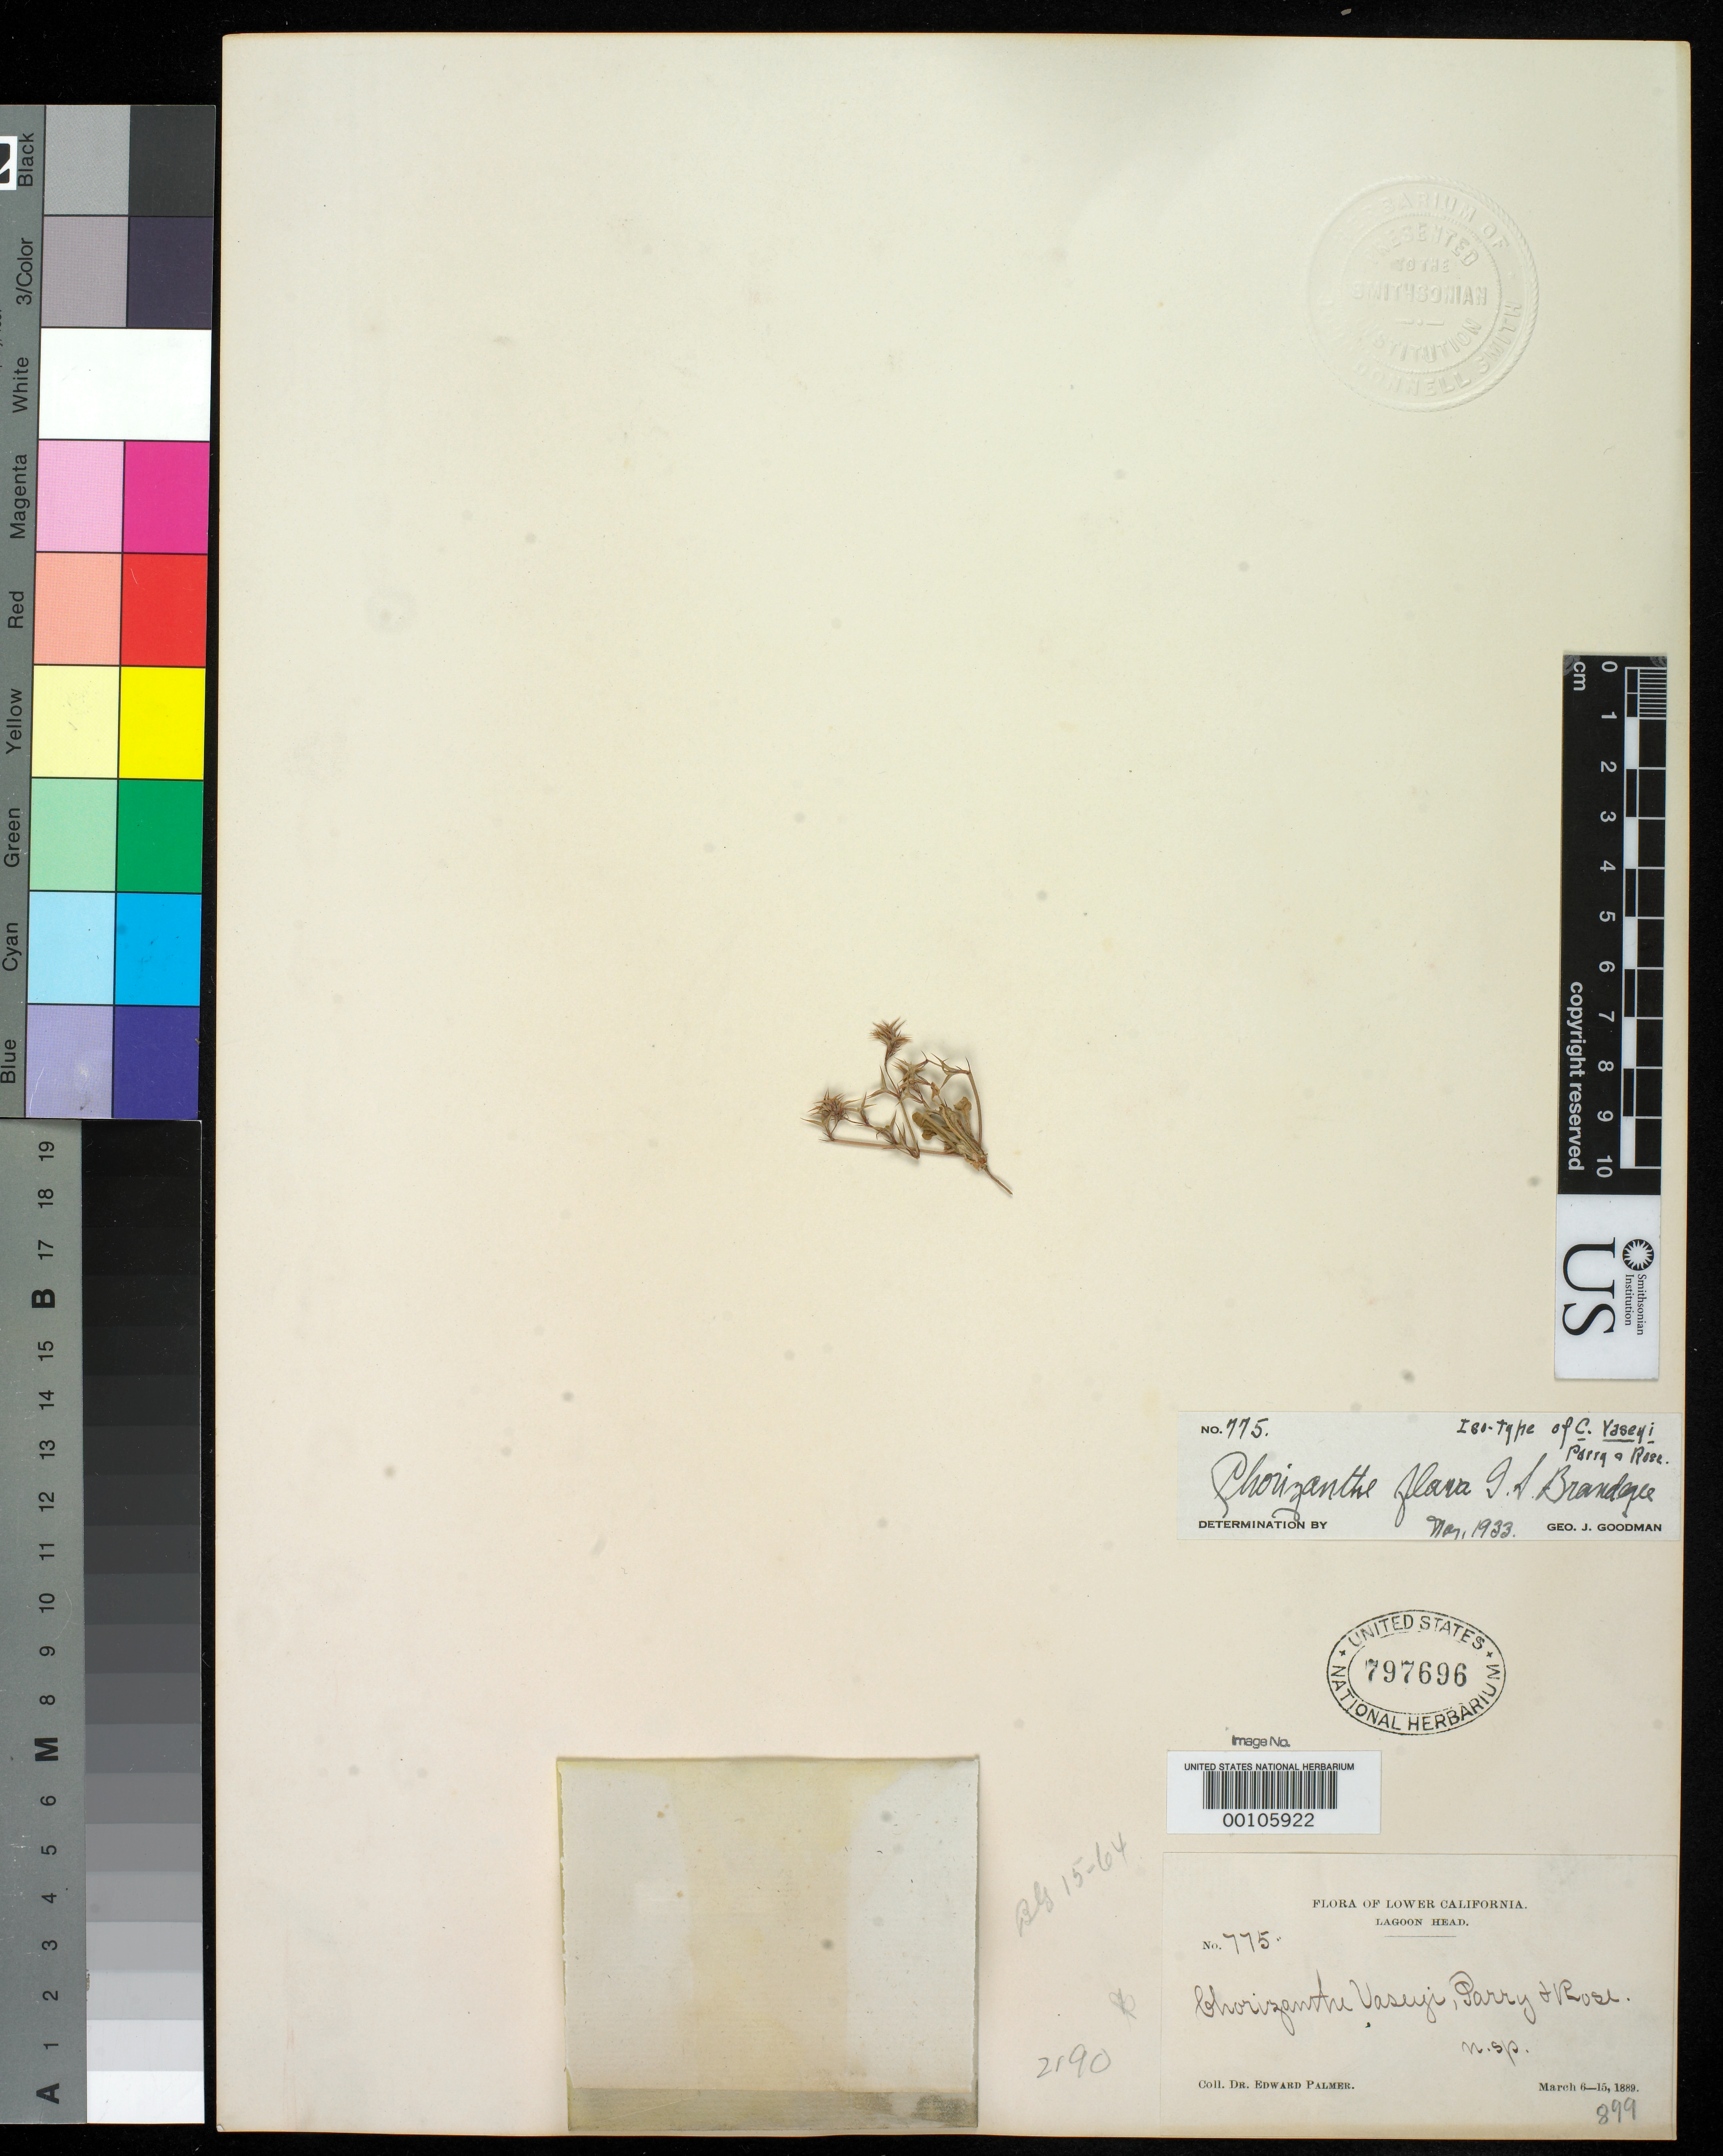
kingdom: Plantae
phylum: Tracheophyta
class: Magnoliopsida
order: Caryophyllales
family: Polygonaceae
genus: Chorizanthe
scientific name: Chorizanthe vaseyi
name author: Parry & Rose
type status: Isotype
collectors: E. Palmer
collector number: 775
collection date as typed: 06 Mar 1889 to 15 Mar 1889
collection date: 1889-03-06/1889-03-15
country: Mexico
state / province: Baja California Norte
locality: Lagoon Head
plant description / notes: Protologue cites type collection as "no. 275".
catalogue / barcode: US 797696